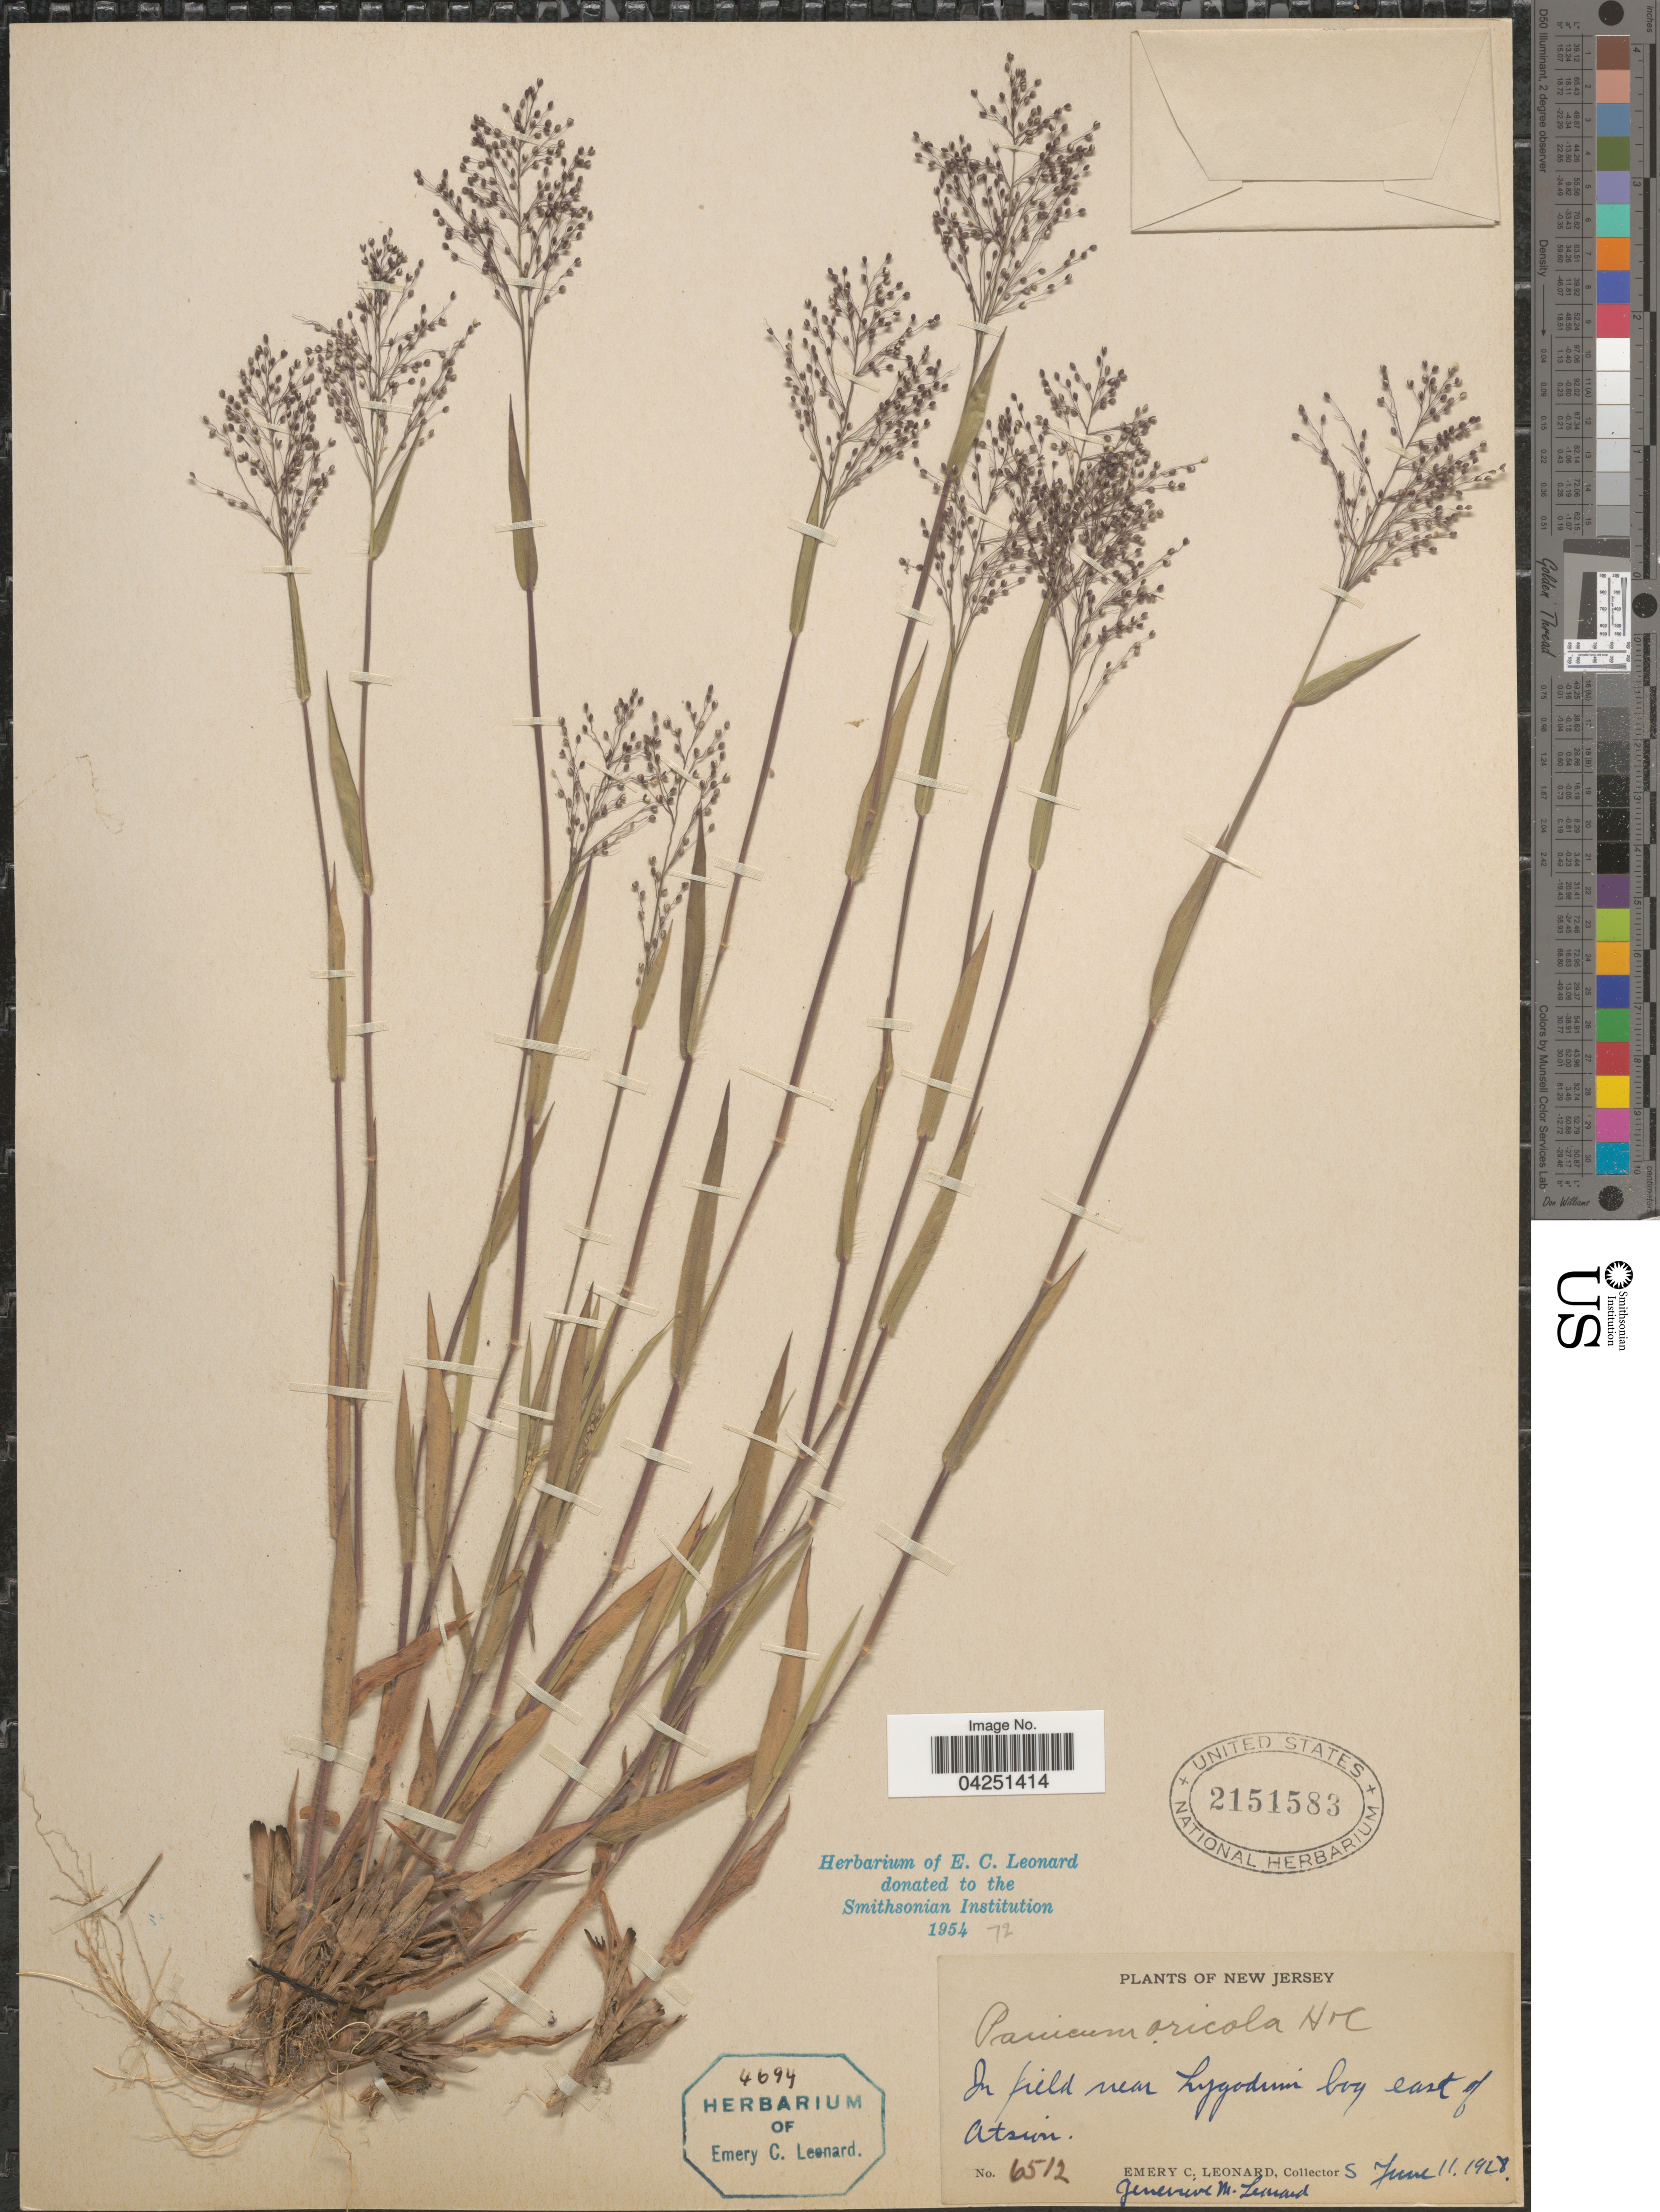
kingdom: Plantae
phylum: Tracheophyta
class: Liliopsida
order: Poales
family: Poaceae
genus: Dichanthelium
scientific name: Dichanthelium acuminatum var. acuminatum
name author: (Sw.) Gould & C.A. Clark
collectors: E. C. Leonard & G. M. Leonard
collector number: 6512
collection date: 1928-06-11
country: United States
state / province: New Jersey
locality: In field near Lygodium bog east of Atsion.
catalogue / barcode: US 2151583